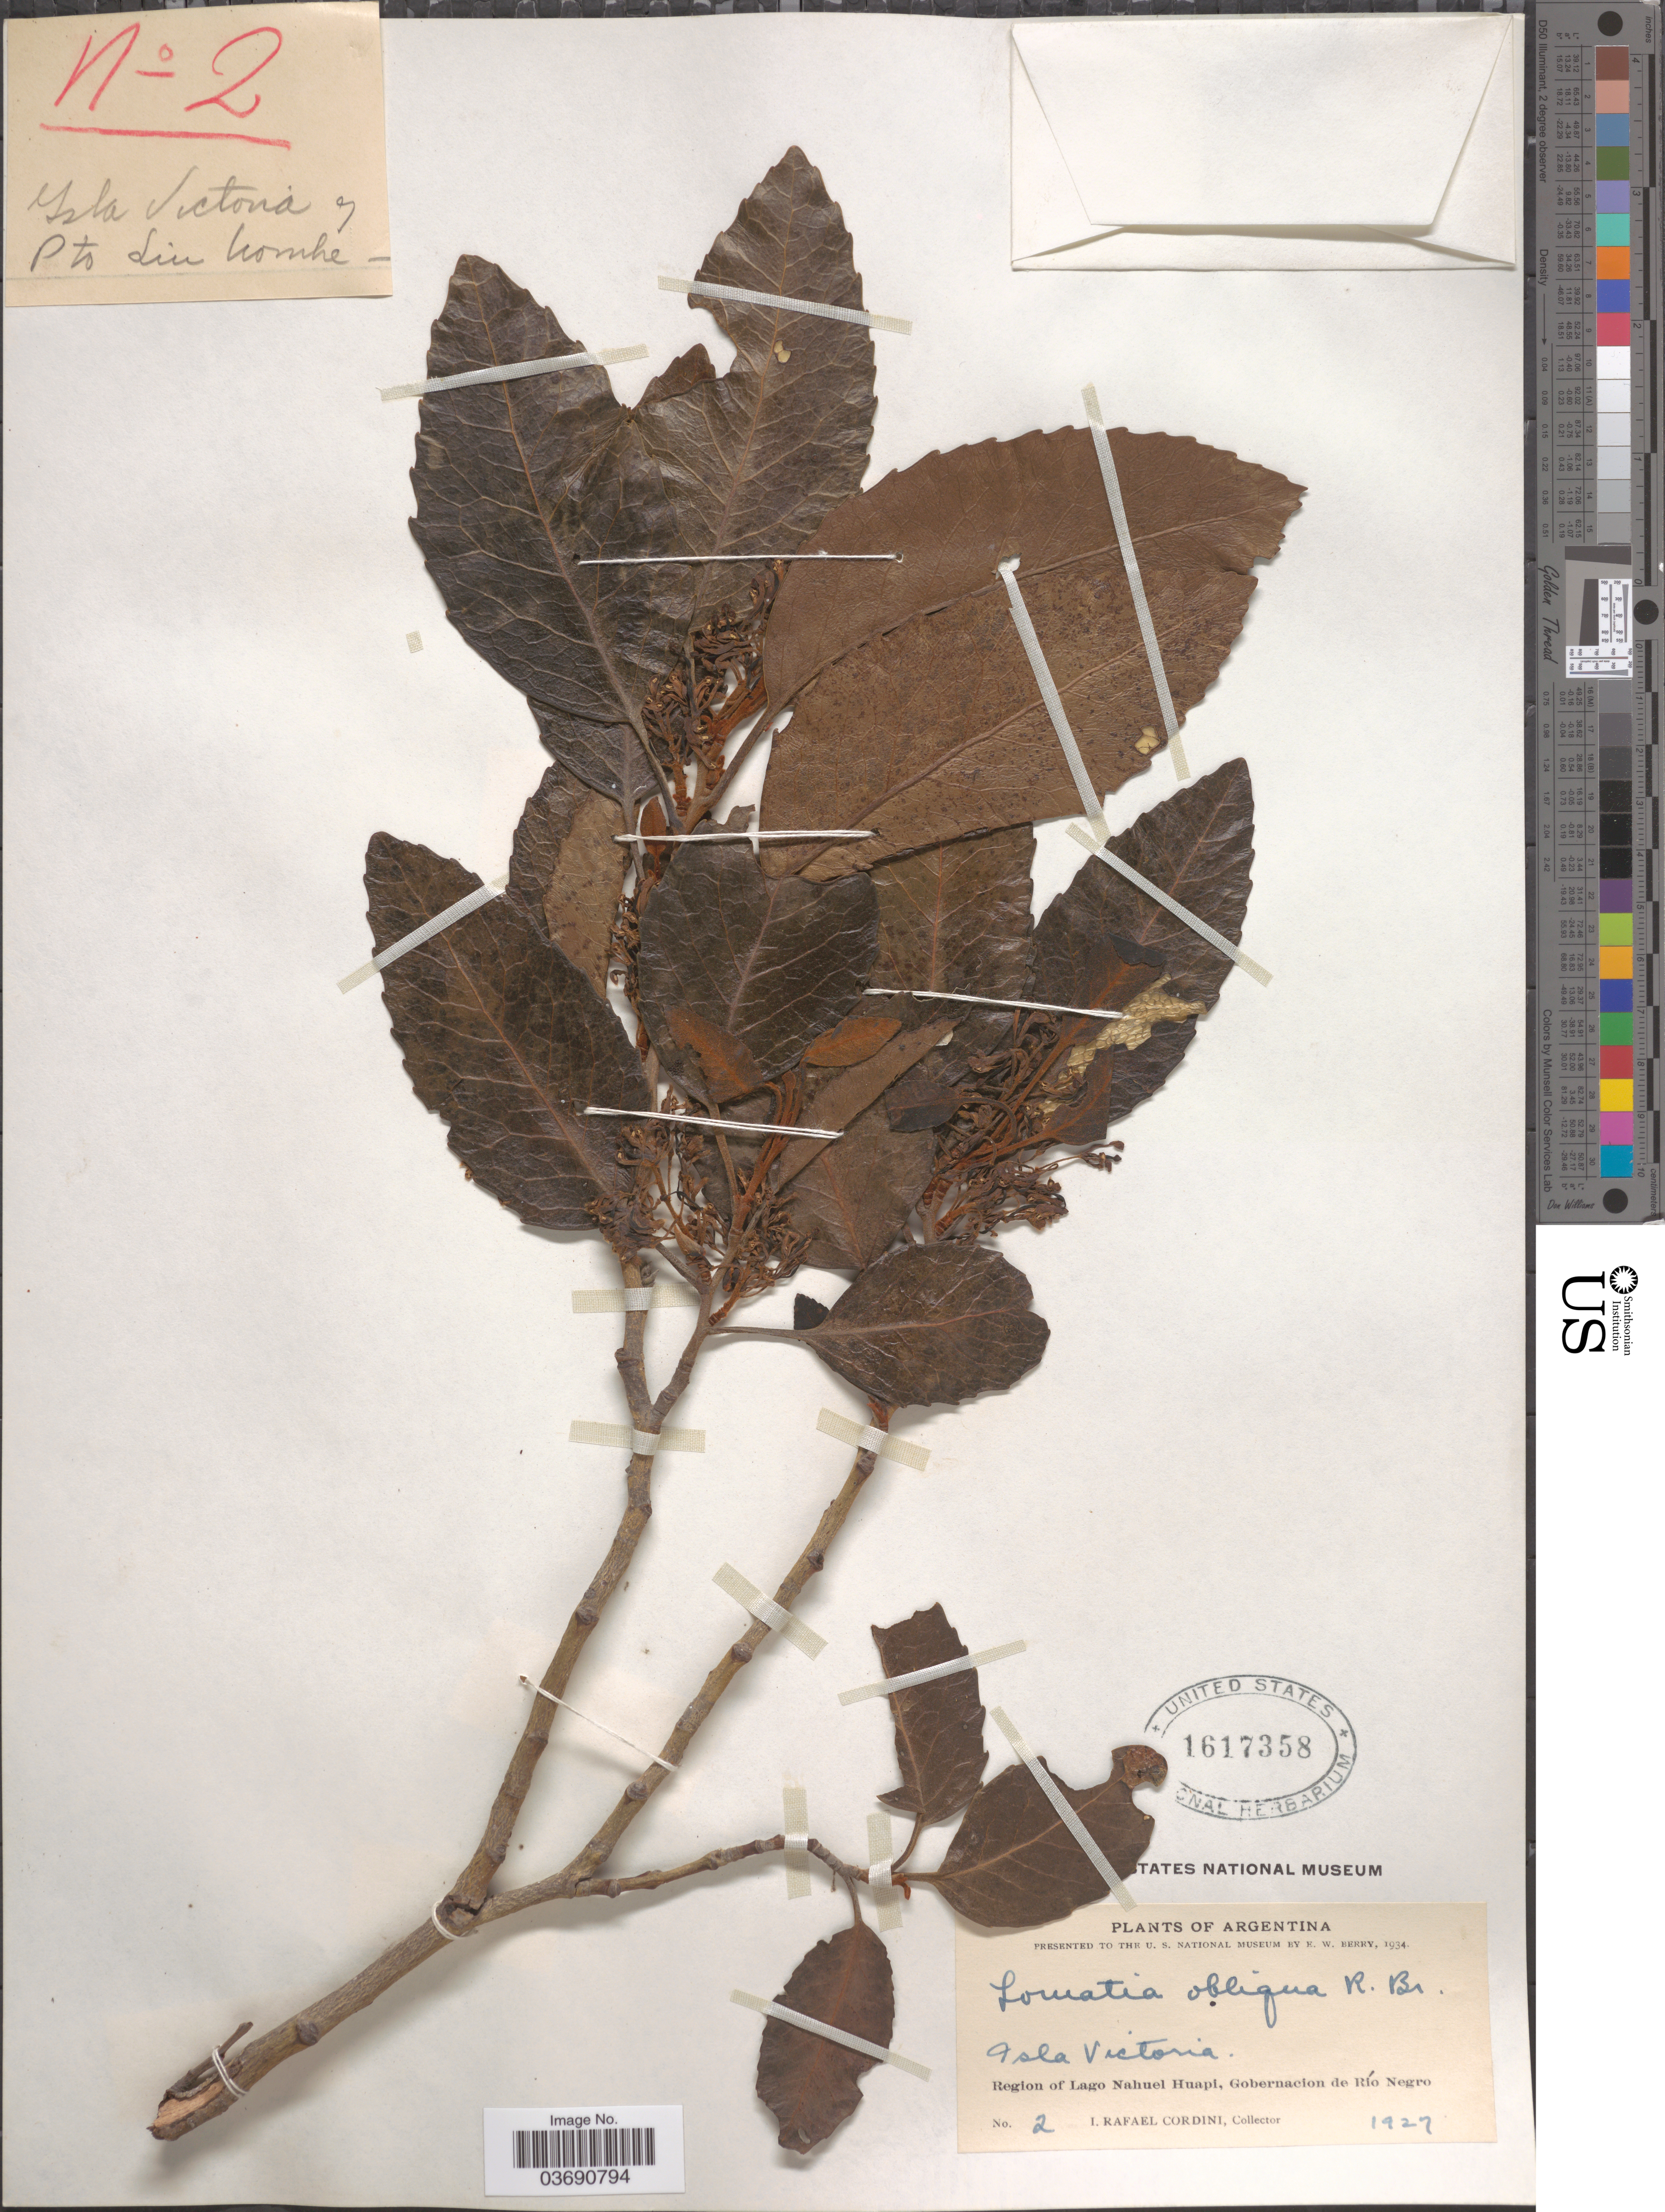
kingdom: Plantae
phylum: Tracheophyta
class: Magnoliopsida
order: Proteales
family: Proteaceae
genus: Lomatia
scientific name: Lomatia hirsuta subsp. obliqua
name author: (Ruiz & Pav.) R.T. Penn.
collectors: I. Cordini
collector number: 2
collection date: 1927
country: Argentina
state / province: Rio Negro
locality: Isla Victoria. Region of Lago Nahuel Huapi, Gobernacion de Río Negro. Pto Sin Nombre.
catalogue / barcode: US 1617358